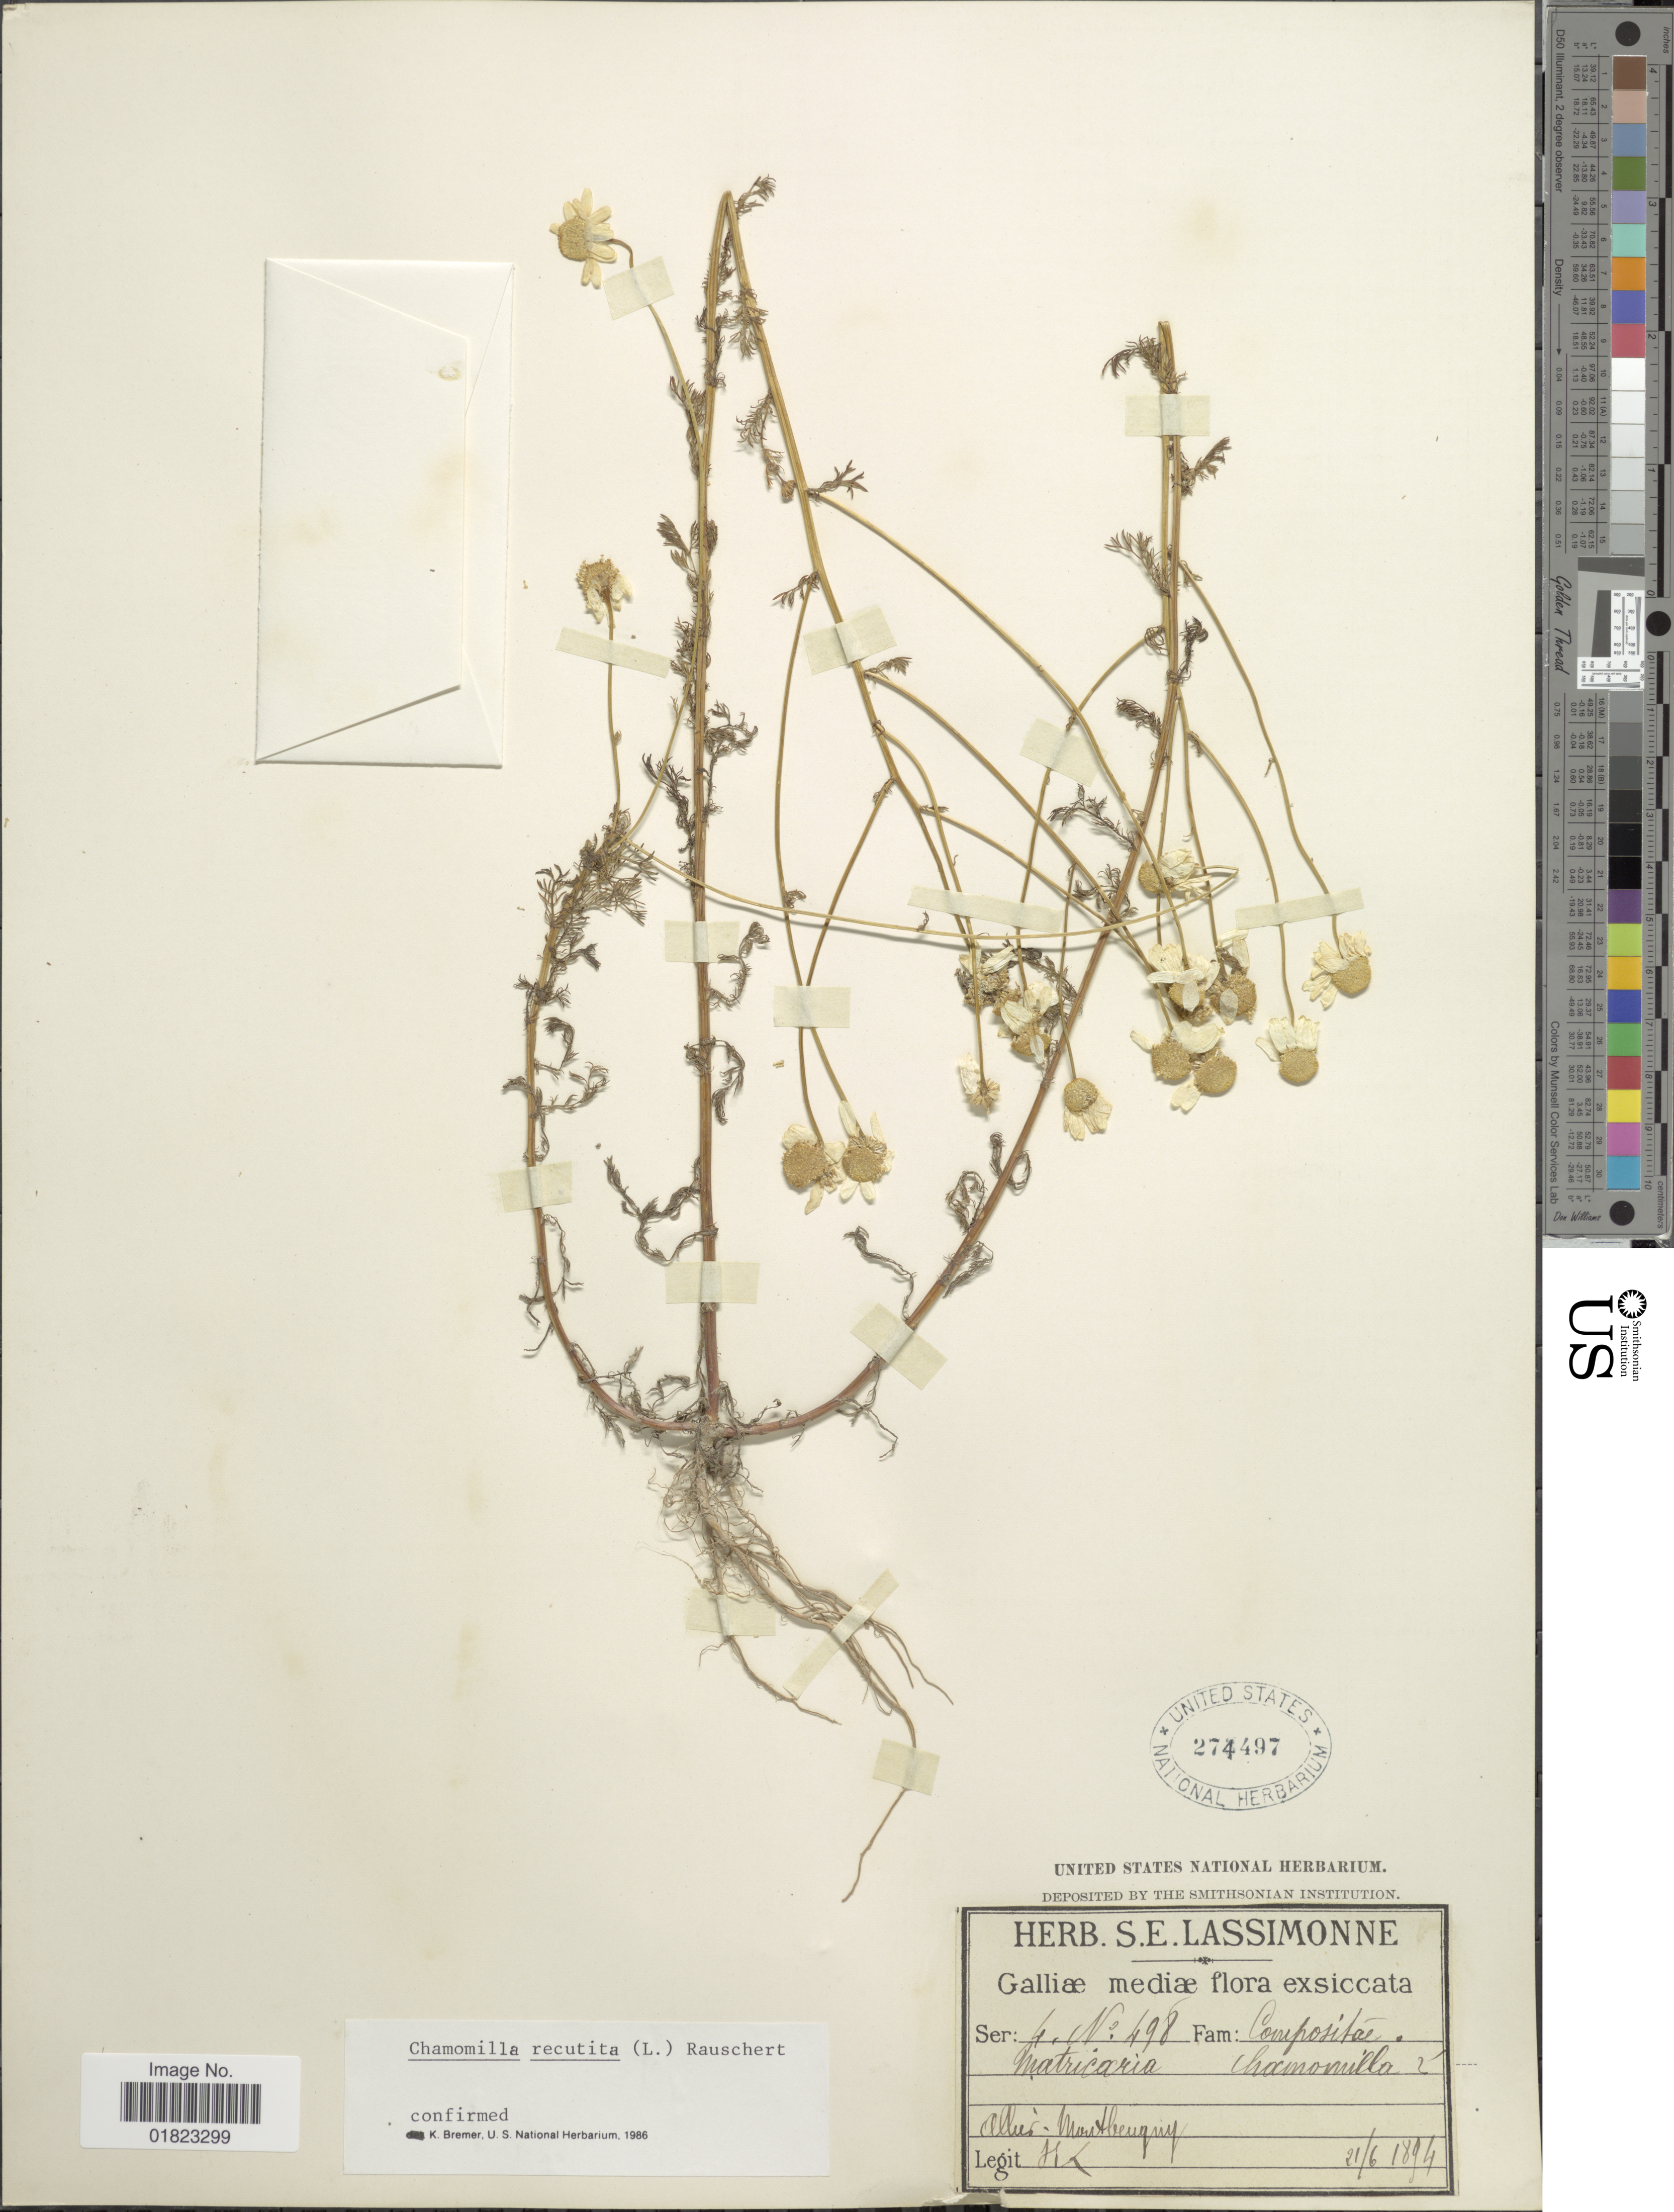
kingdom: Plantae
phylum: Tracheophyta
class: Magnoliopsida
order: Asterales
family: Asteraceae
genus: Matricaria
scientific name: Matricaria recutita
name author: L.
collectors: S. Lassimonne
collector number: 498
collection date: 1894-06-21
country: France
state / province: Auvergne-Rhône-Alpes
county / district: Allier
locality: Allier - Montbeugny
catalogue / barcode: US 274497